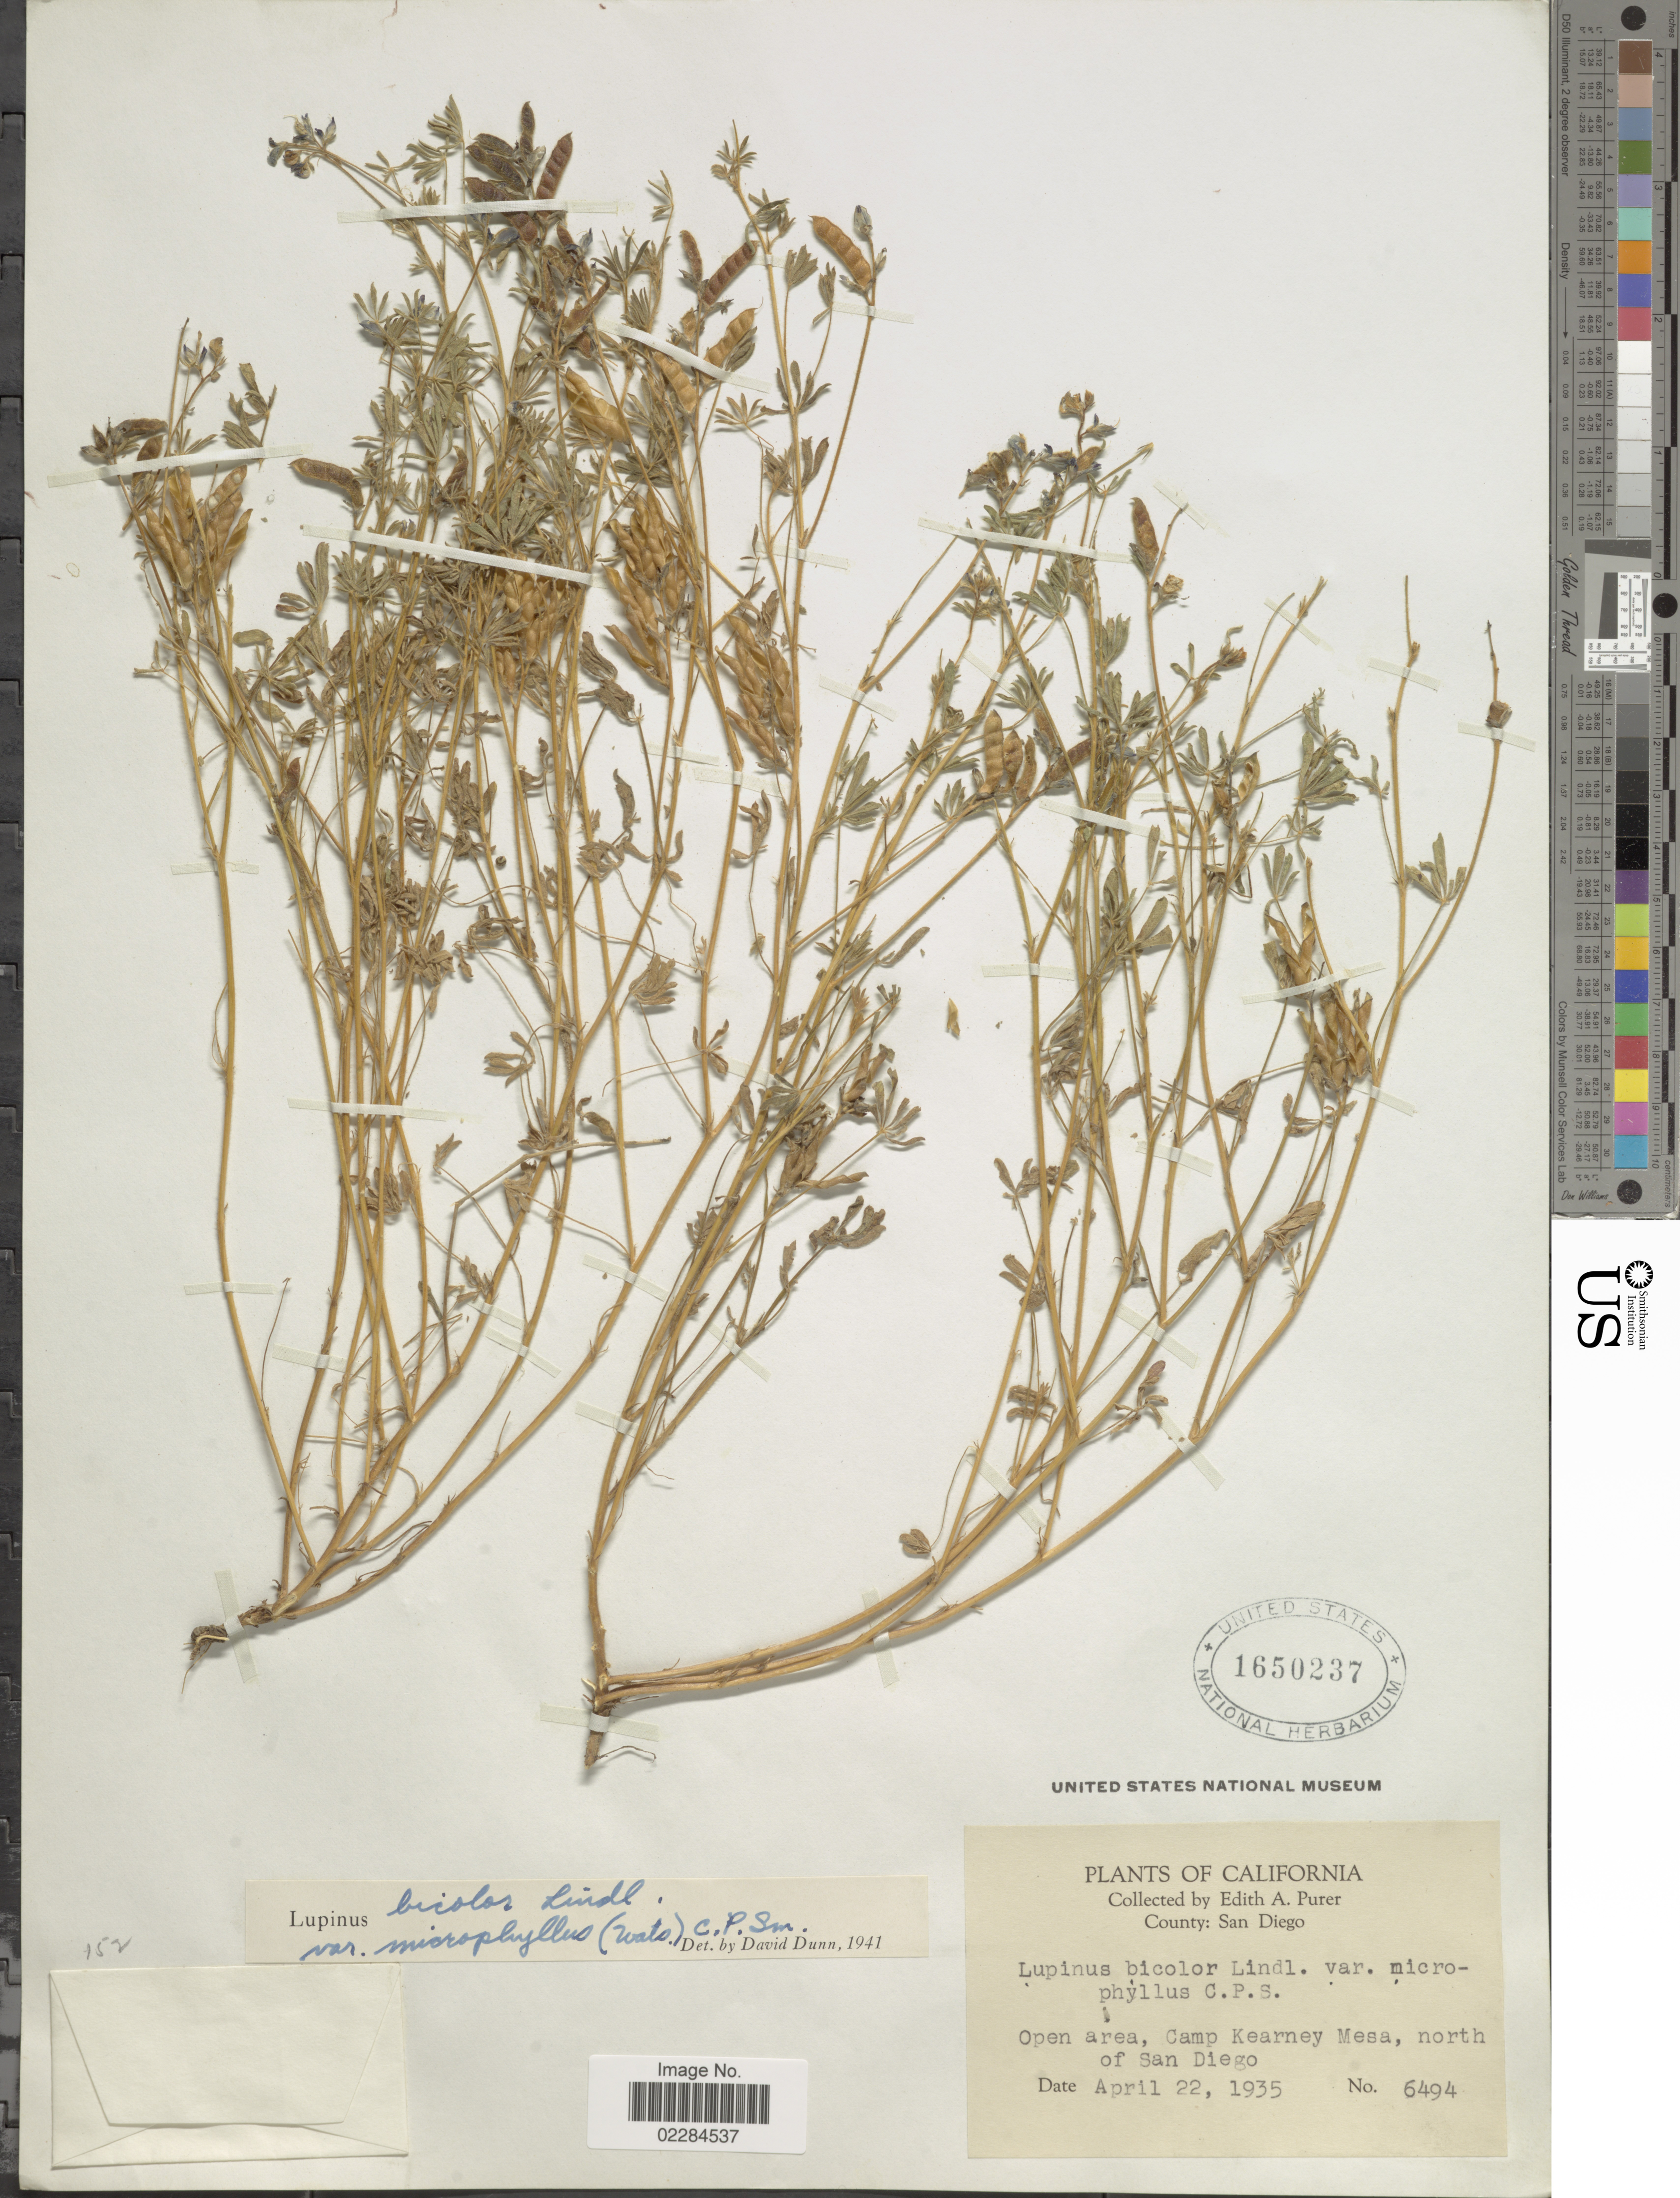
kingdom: Plantae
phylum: Tracheophyta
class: Magnoliopsida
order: Fabales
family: Fabaceae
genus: Lupinus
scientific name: Lupinus bicolor var. microphyllus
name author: Lindl.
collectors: E. Purer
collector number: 6494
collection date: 1935-04-22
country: United States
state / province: California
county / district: San Diego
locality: County: San Diego. Open Area, Camp Kearney Mesa, north of San Diego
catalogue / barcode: US 1650237